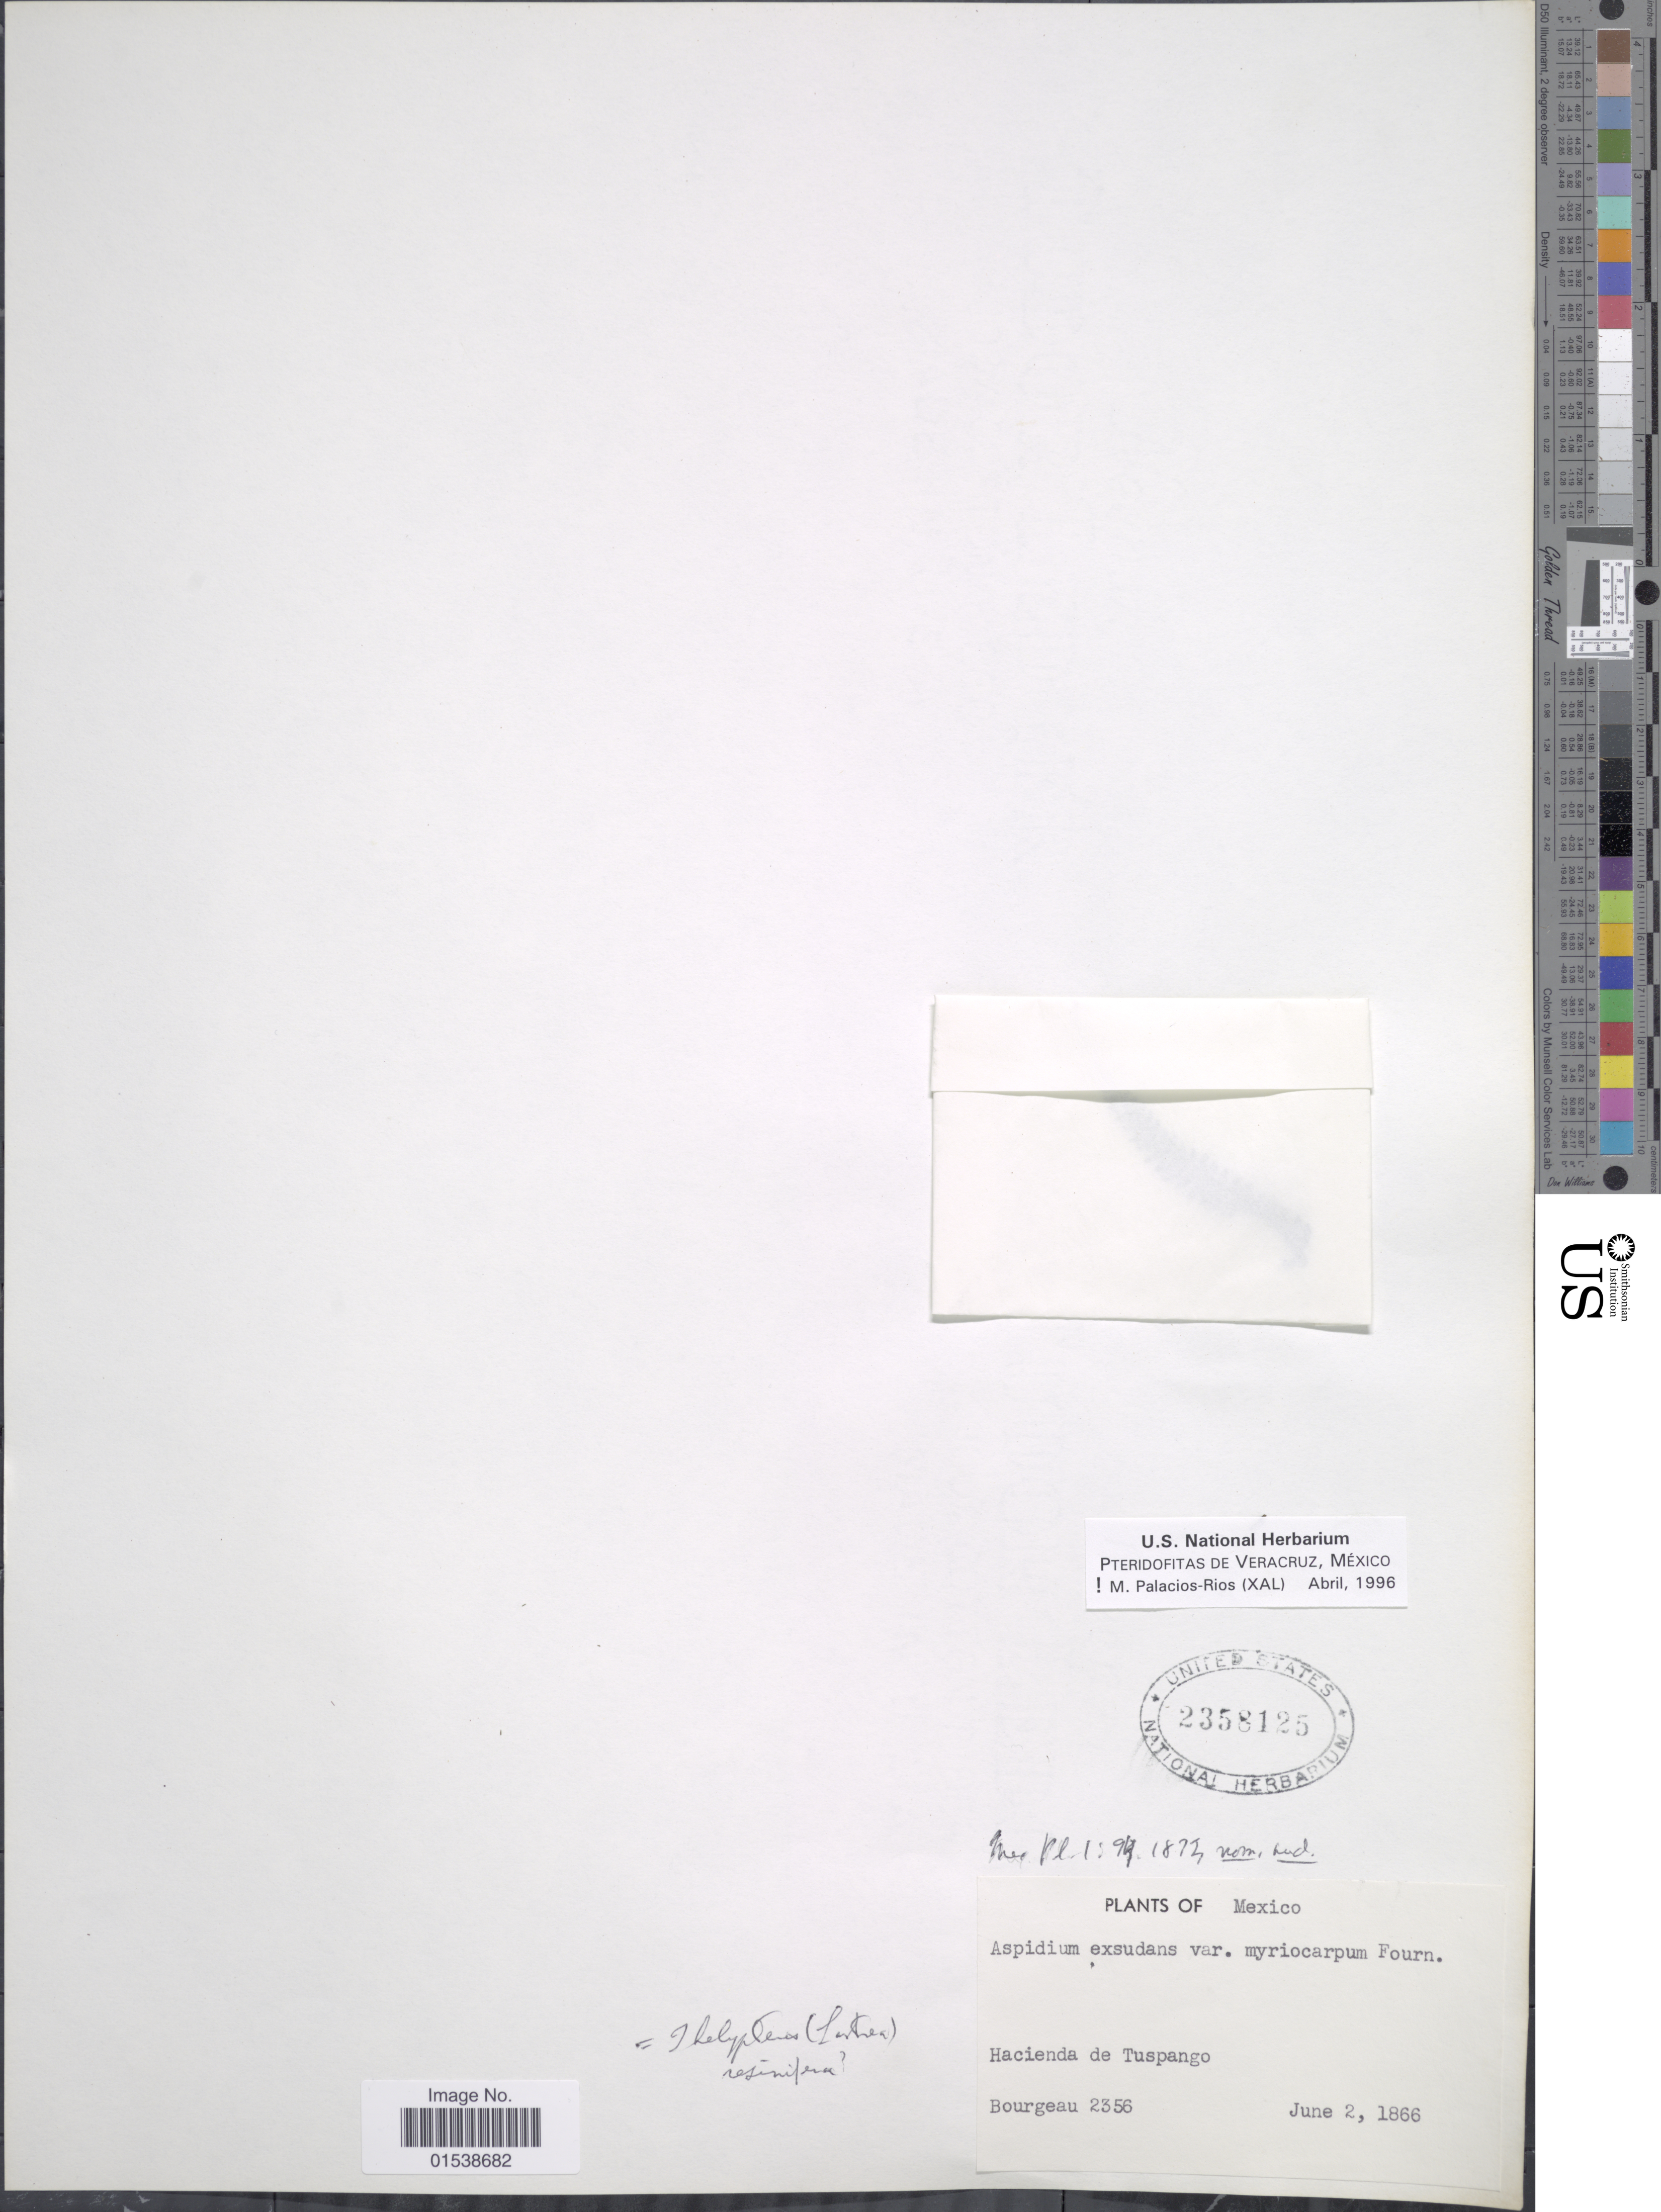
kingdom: Plantae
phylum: Tracheophyta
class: Polypodiopsida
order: Polypodiales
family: Thelypteridaceae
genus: Amauropelta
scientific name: Amauropelta resinifera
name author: (Desv.) Pic. Serm.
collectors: -. Bourgeau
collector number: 2356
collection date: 1866-06-02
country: Mexico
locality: Hacienda de Tuspango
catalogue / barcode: US 2358125